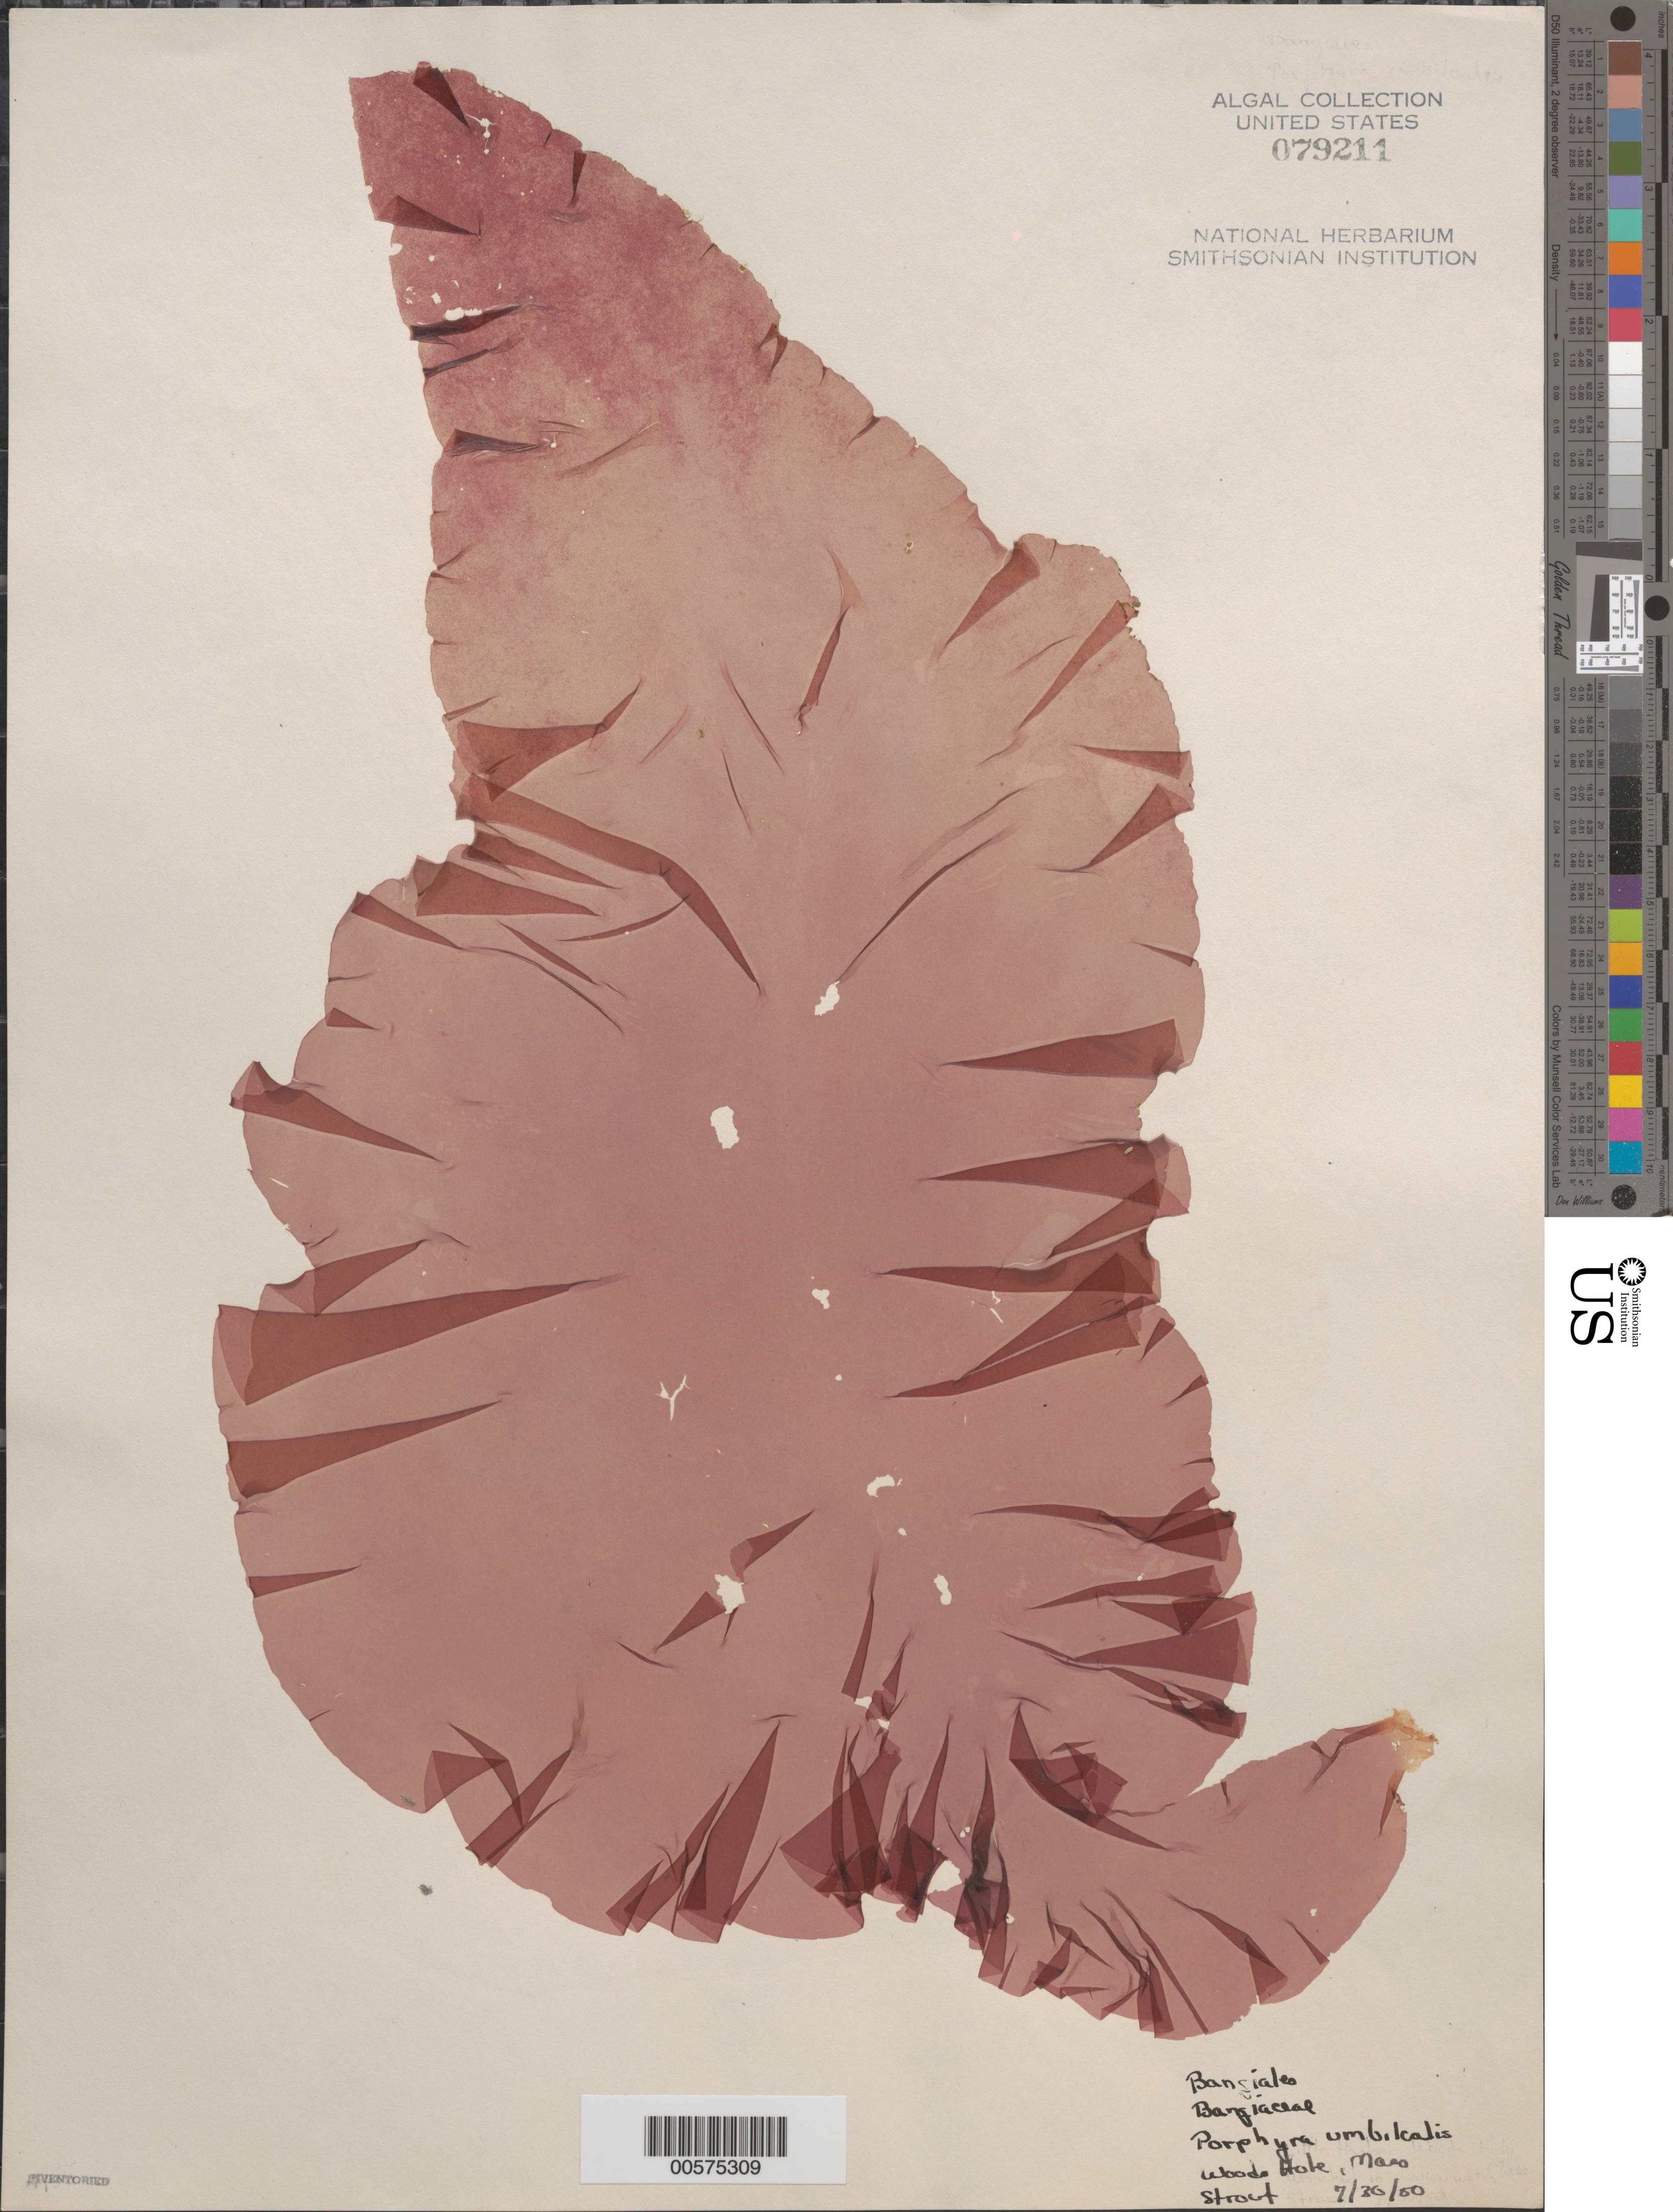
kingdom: Plantae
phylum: Rhodophyta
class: Bangiophyceae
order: Bangiales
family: Bangiaceae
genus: Porphyra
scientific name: Porphyra umbilicalis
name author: Kütz.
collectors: P. Strout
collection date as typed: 30 Jul 1950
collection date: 1950-07-30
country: United States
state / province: Massachusetts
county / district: Barnstable County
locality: Woods Hole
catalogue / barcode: US 79211